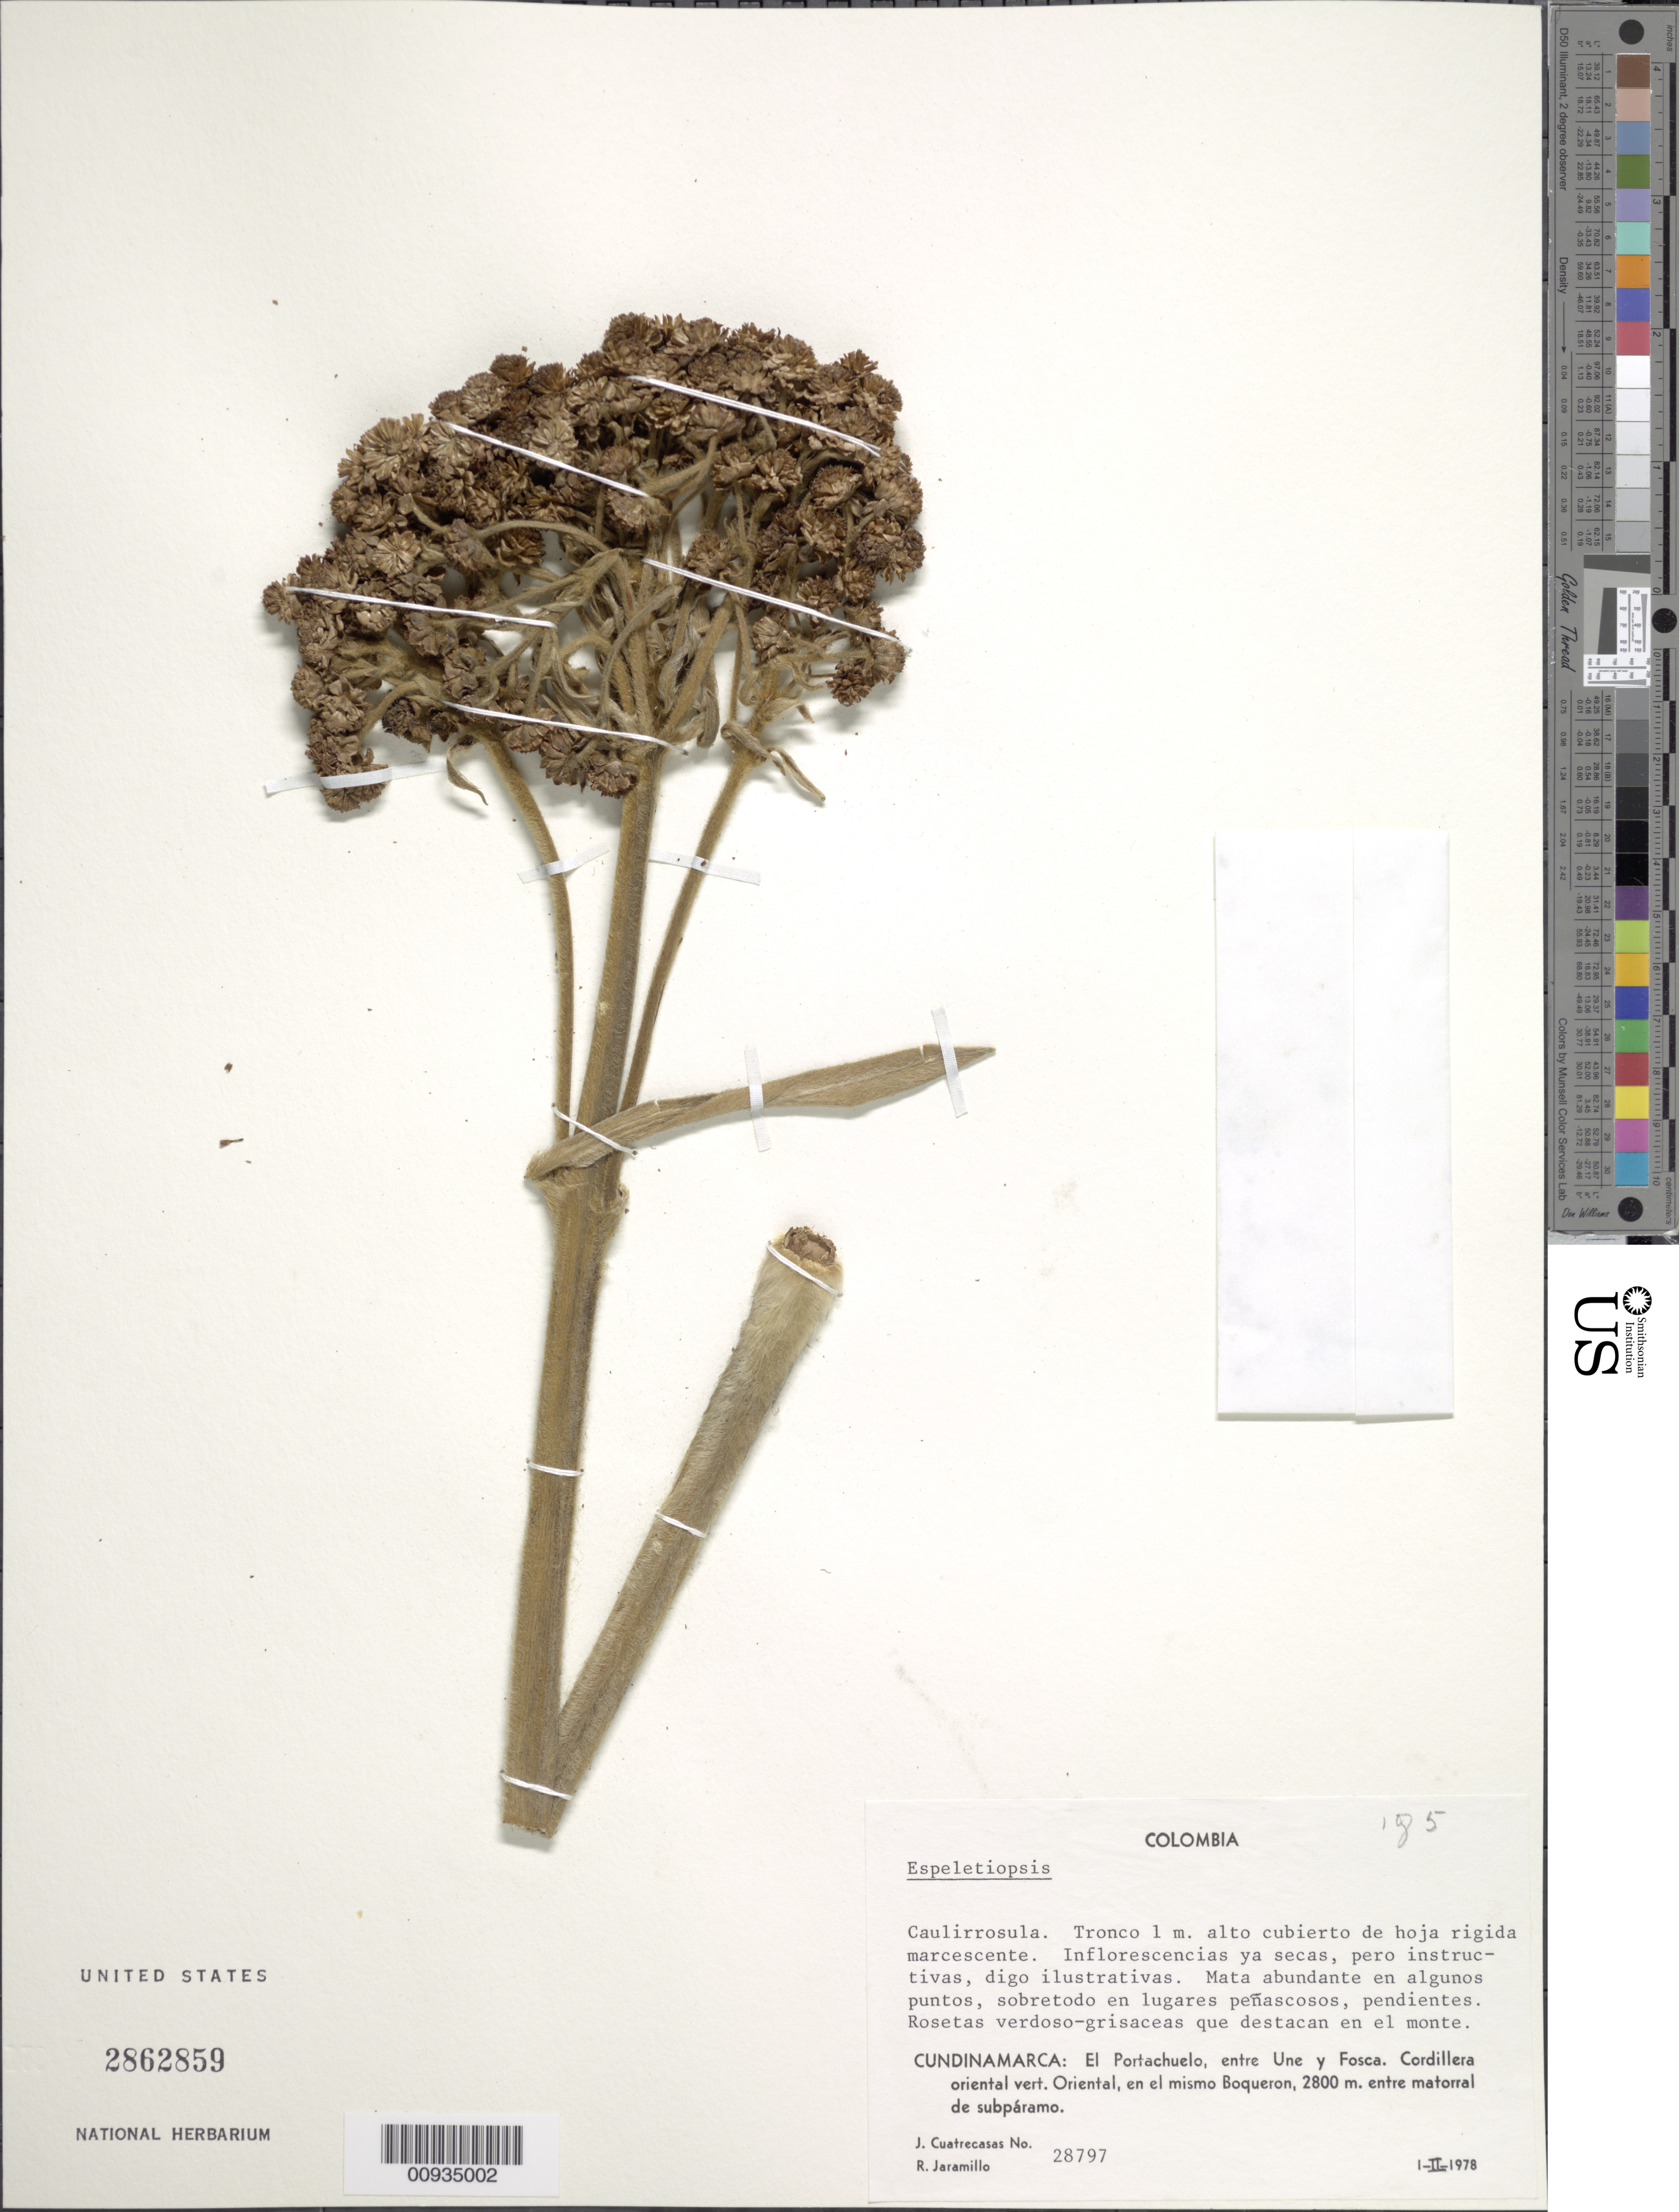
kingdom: Plantae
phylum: Tracheophyta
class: Magnoliopsida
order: Asterales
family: Asteraceae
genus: Espeletiopsis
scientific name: Espeletiopsis sp.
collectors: J. Cuatrecasas & R. Jaramillo M.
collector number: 28797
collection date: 1978-02-01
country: Colombia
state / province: Cundinamarca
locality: El Portachuelo, entre Une y Fosca. Cordillera oriental vert. Oriental, en el mismo Boquerón.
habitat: Entre matorral de subpáramo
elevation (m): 2800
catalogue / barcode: US 2862859